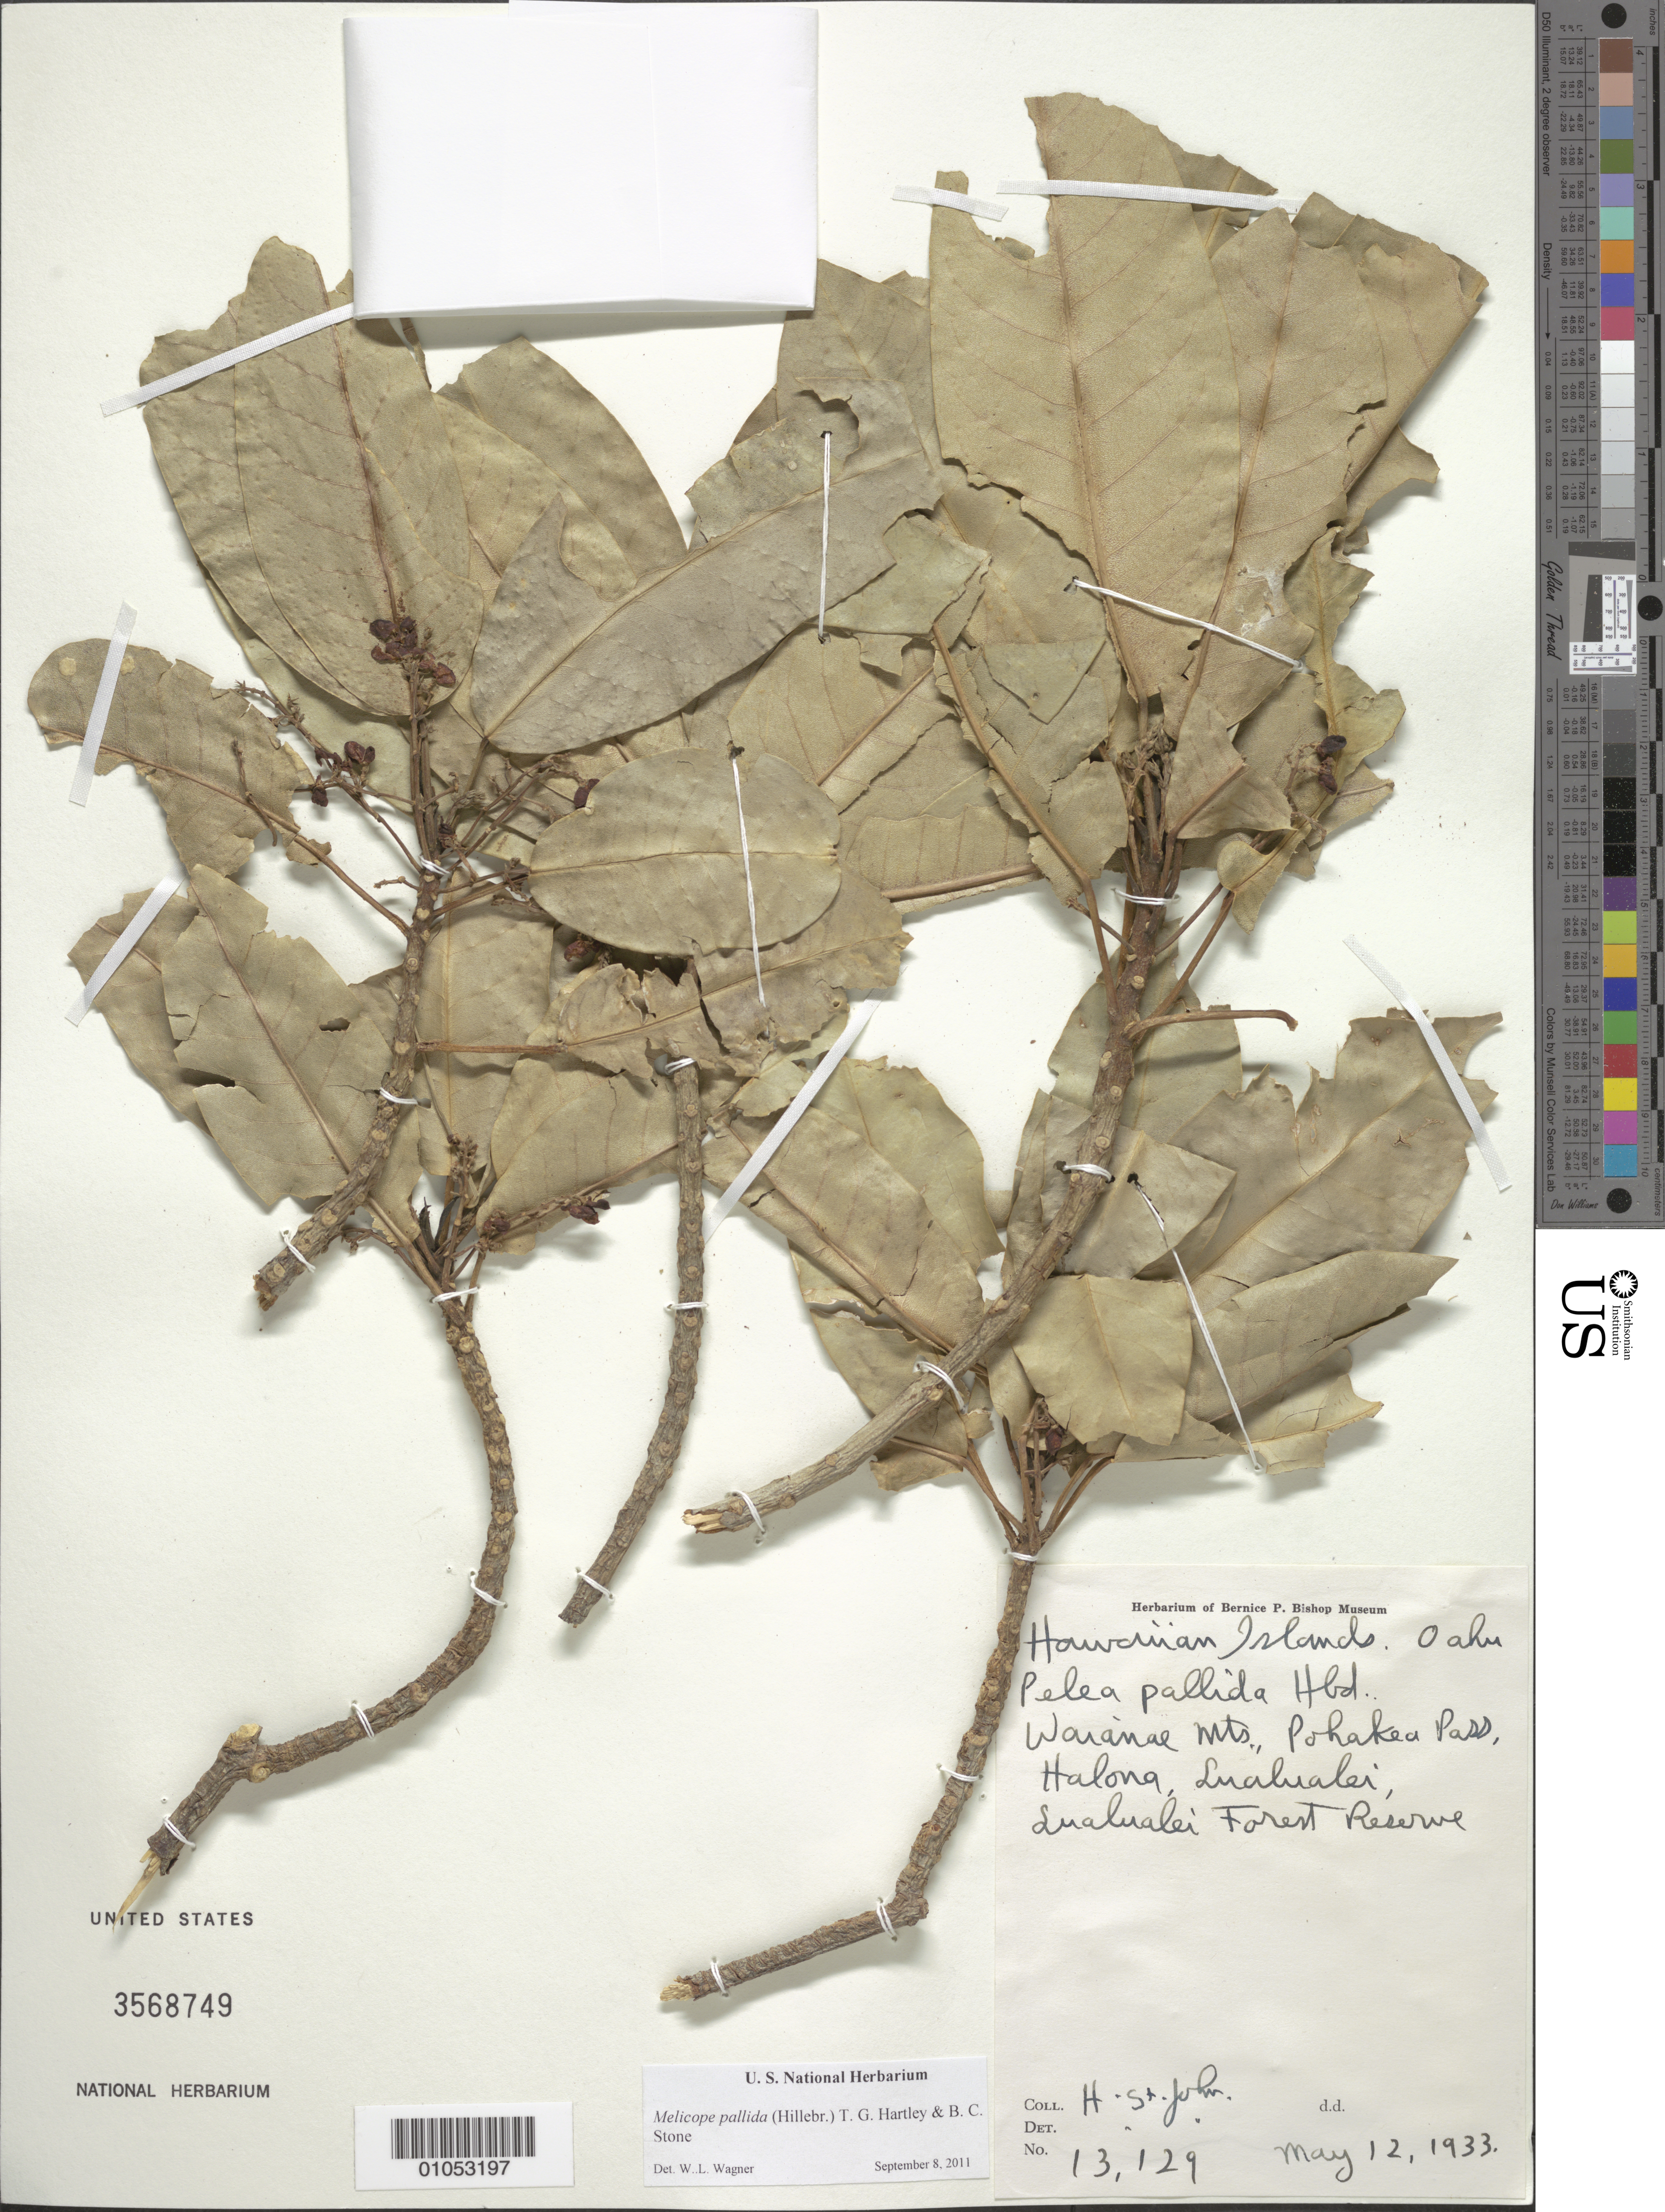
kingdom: Plantae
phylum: Tracheophyta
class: Magnoliopsida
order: Sapindales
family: Rutaceae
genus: Melicope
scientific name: Melicope pallida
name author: (Hillebr.) T.G. Hartley & B.C. Stone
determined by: Wagner, W. L., (BOT), Smithsonian Institution - National Museum of Natural History (UNITED STATES)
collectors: H. St. John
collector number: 13129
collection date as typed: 12 May 1933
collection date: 1933-05-12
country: United States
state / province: Hawaii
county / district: Honolulu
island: Oahu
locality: Waianae Mts.l Pohakea Pass, Halona Lualualei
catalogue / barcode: US 3568749